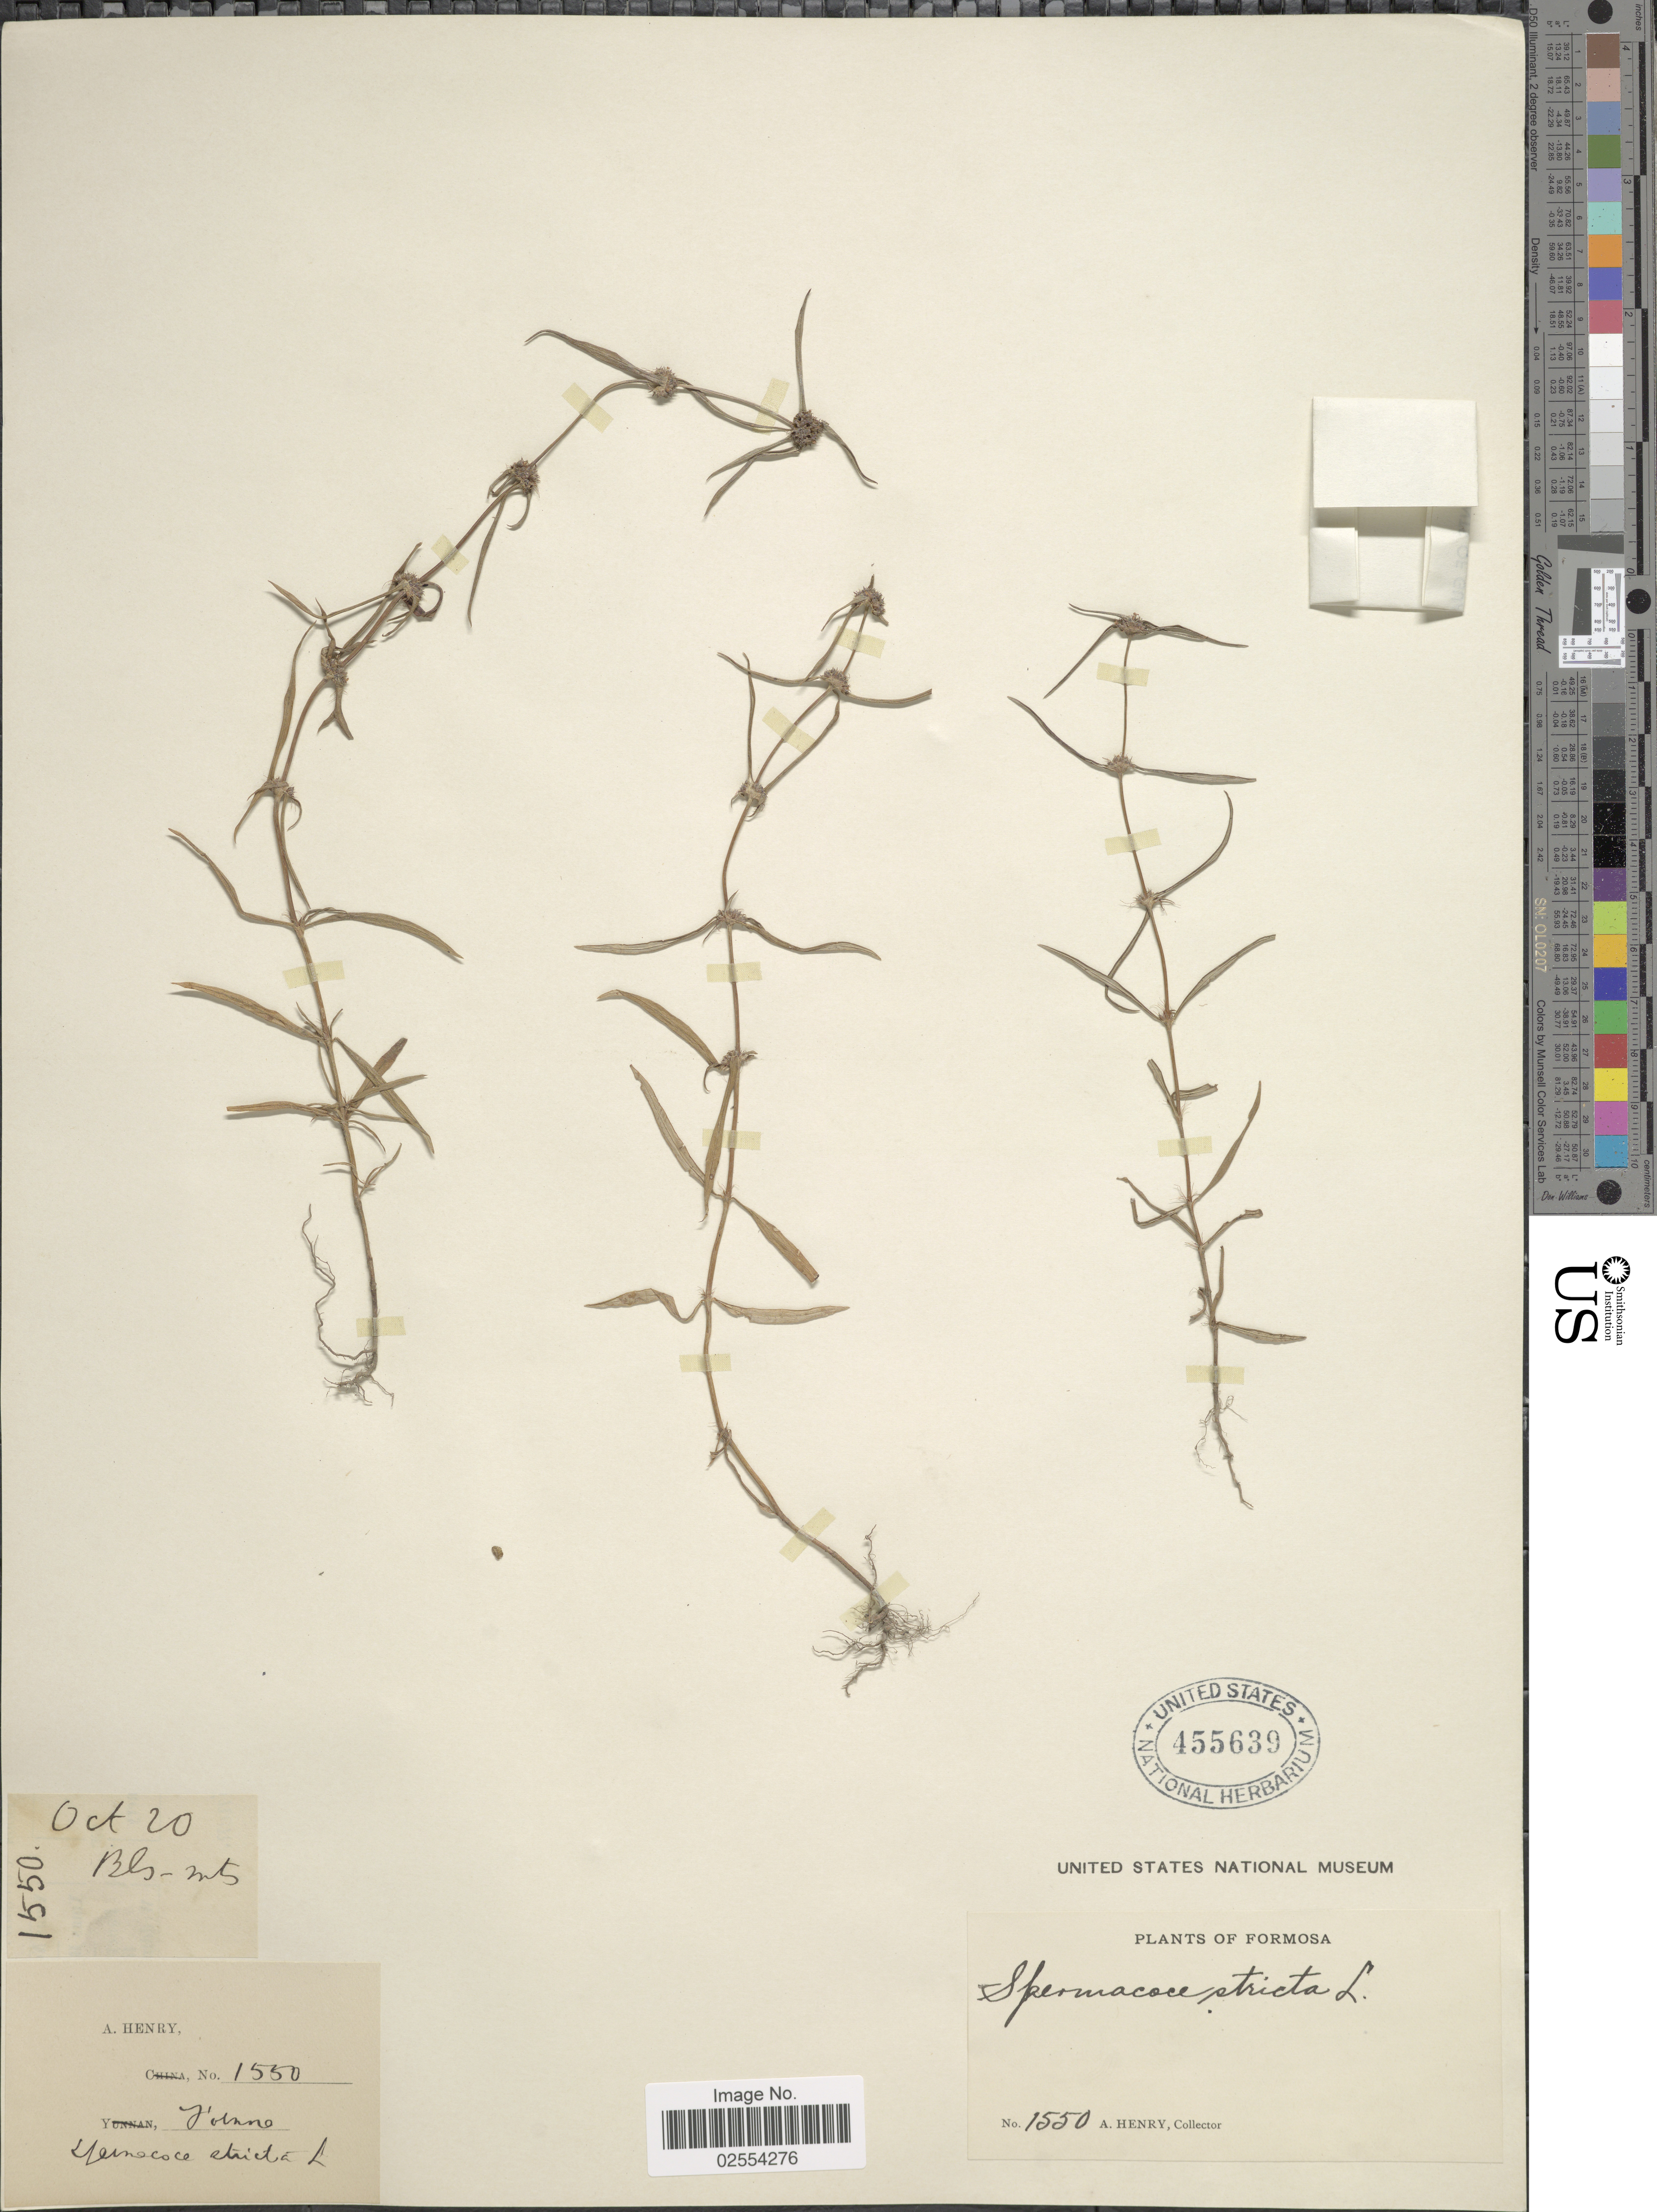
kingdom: Plantae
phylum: Tracheophyta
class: Magnoliopsida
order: Gentianales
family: Rubiaceae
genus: Spermacoce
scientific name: Spermacoce stricta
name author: L. f.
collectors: A. Henry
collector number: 1550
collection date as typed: Transcribed d/m/y: /10/20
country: Taiwan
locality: Formosa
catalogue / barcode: US 455639